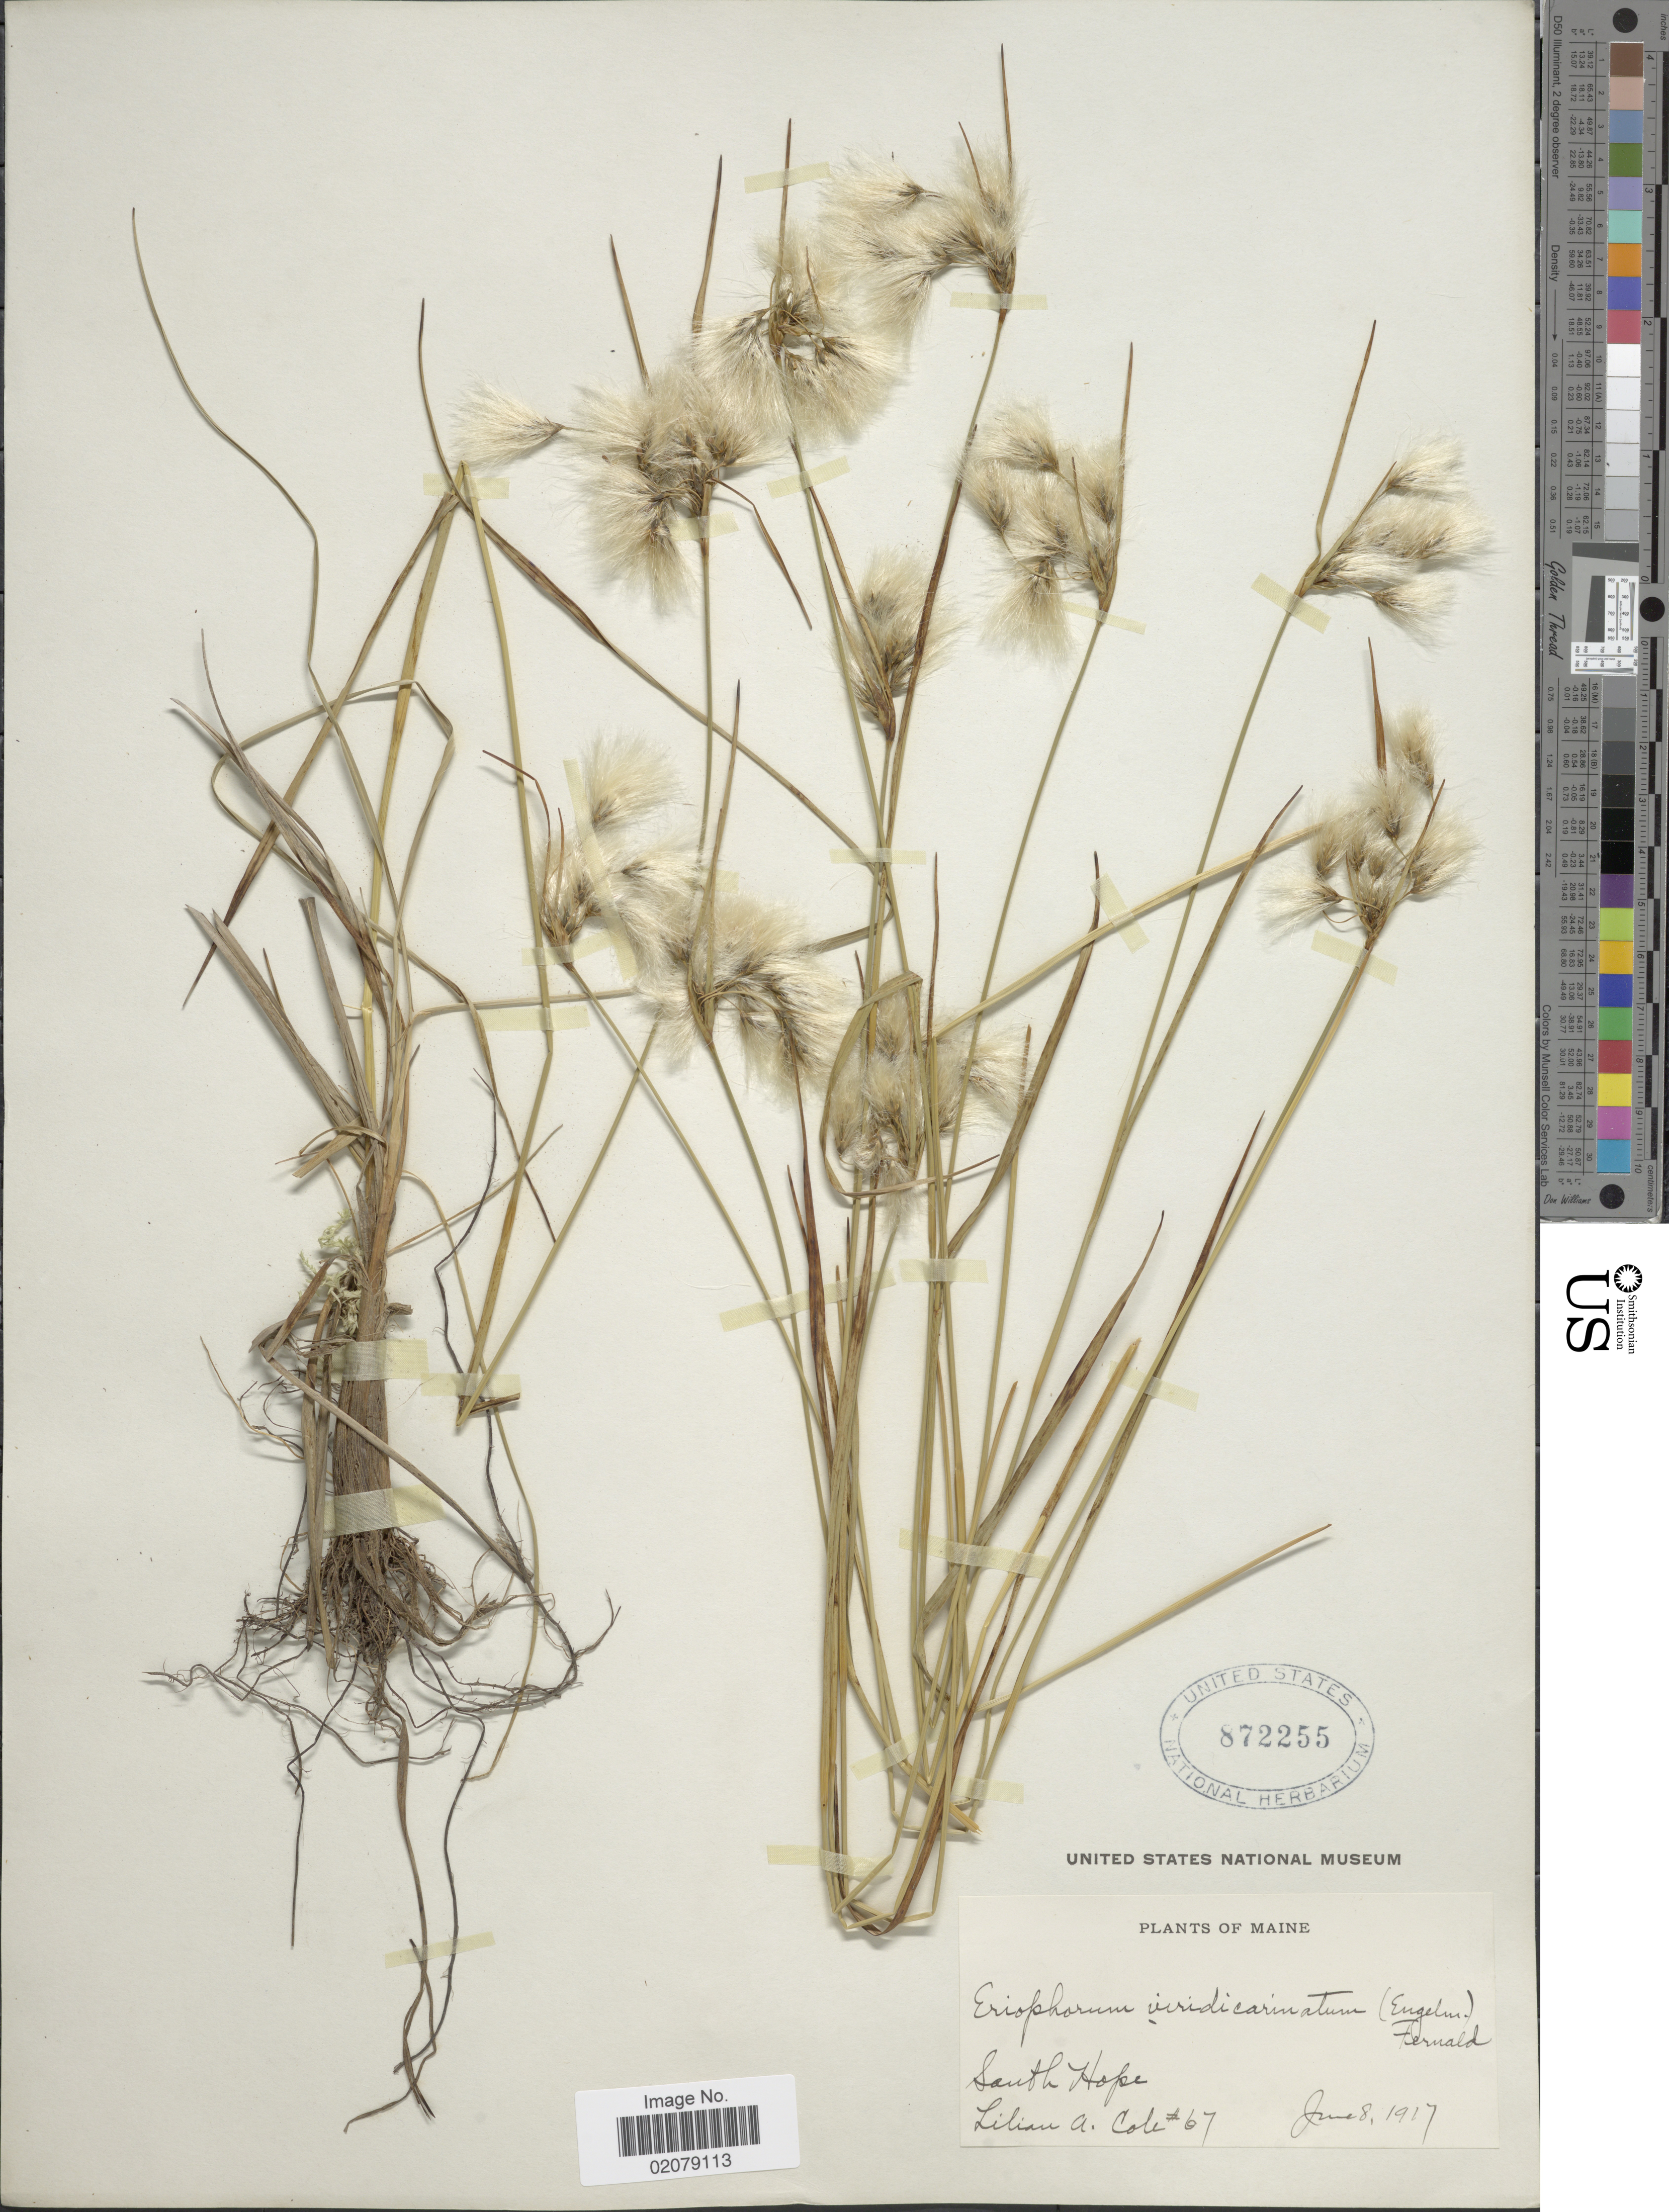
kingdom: Plantae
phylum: Tracheophyta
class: Liliopsida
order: Poales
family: Cyperaceae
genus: Eriophorum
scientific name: Eriophorum viridicarinatum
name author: (Englem.) Fernald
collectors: L. A. Cole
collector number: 67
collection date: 1917-06-08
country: United States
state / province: Maine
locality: South Hope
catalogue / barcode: US 872255